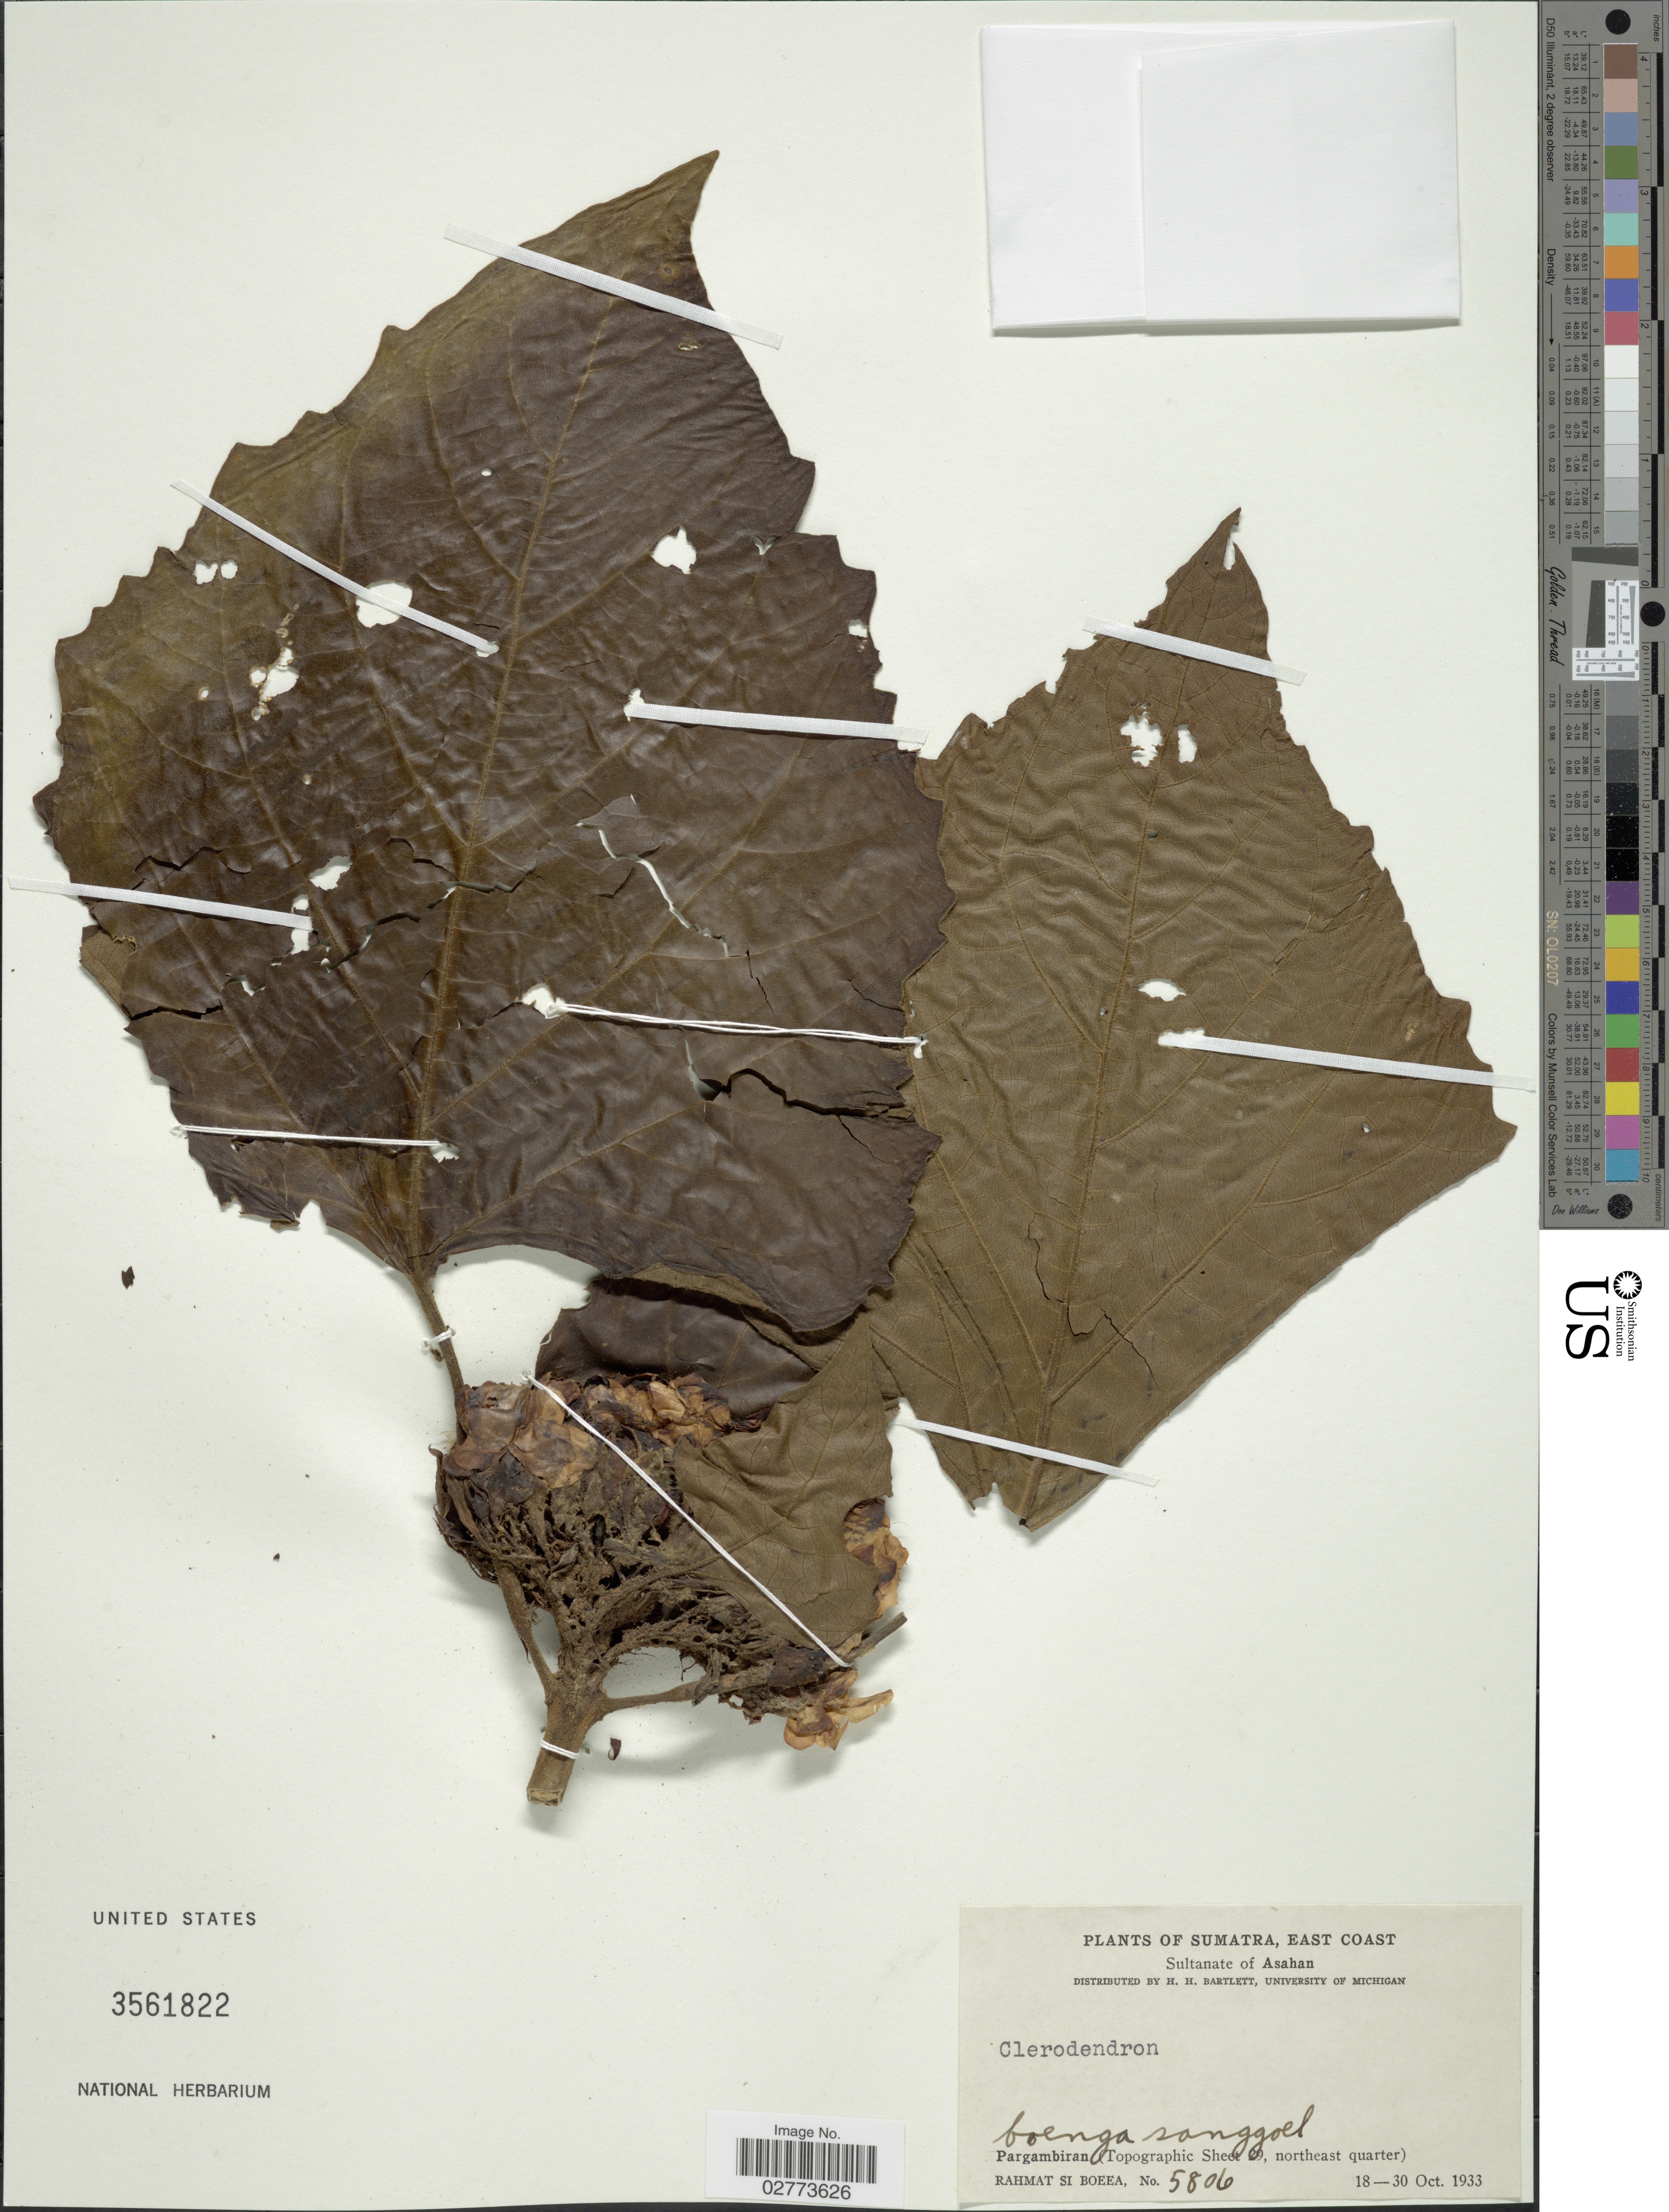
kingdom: Plantae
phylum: Tracheophyta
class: Magnoliopsida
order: Lamiales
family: Lamiaceae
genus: Clerodendrum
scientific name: Clerodendrum sp.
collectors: Rahmat Si Boeea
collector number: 5806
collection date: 1933-10-18/1933-10-30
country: Indonesia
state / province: Sumatra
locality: East Coast. Sultanate of Asahan. Pargambiran (Topographic Sheet 29, northeast quarter).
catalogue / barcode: US 3561822